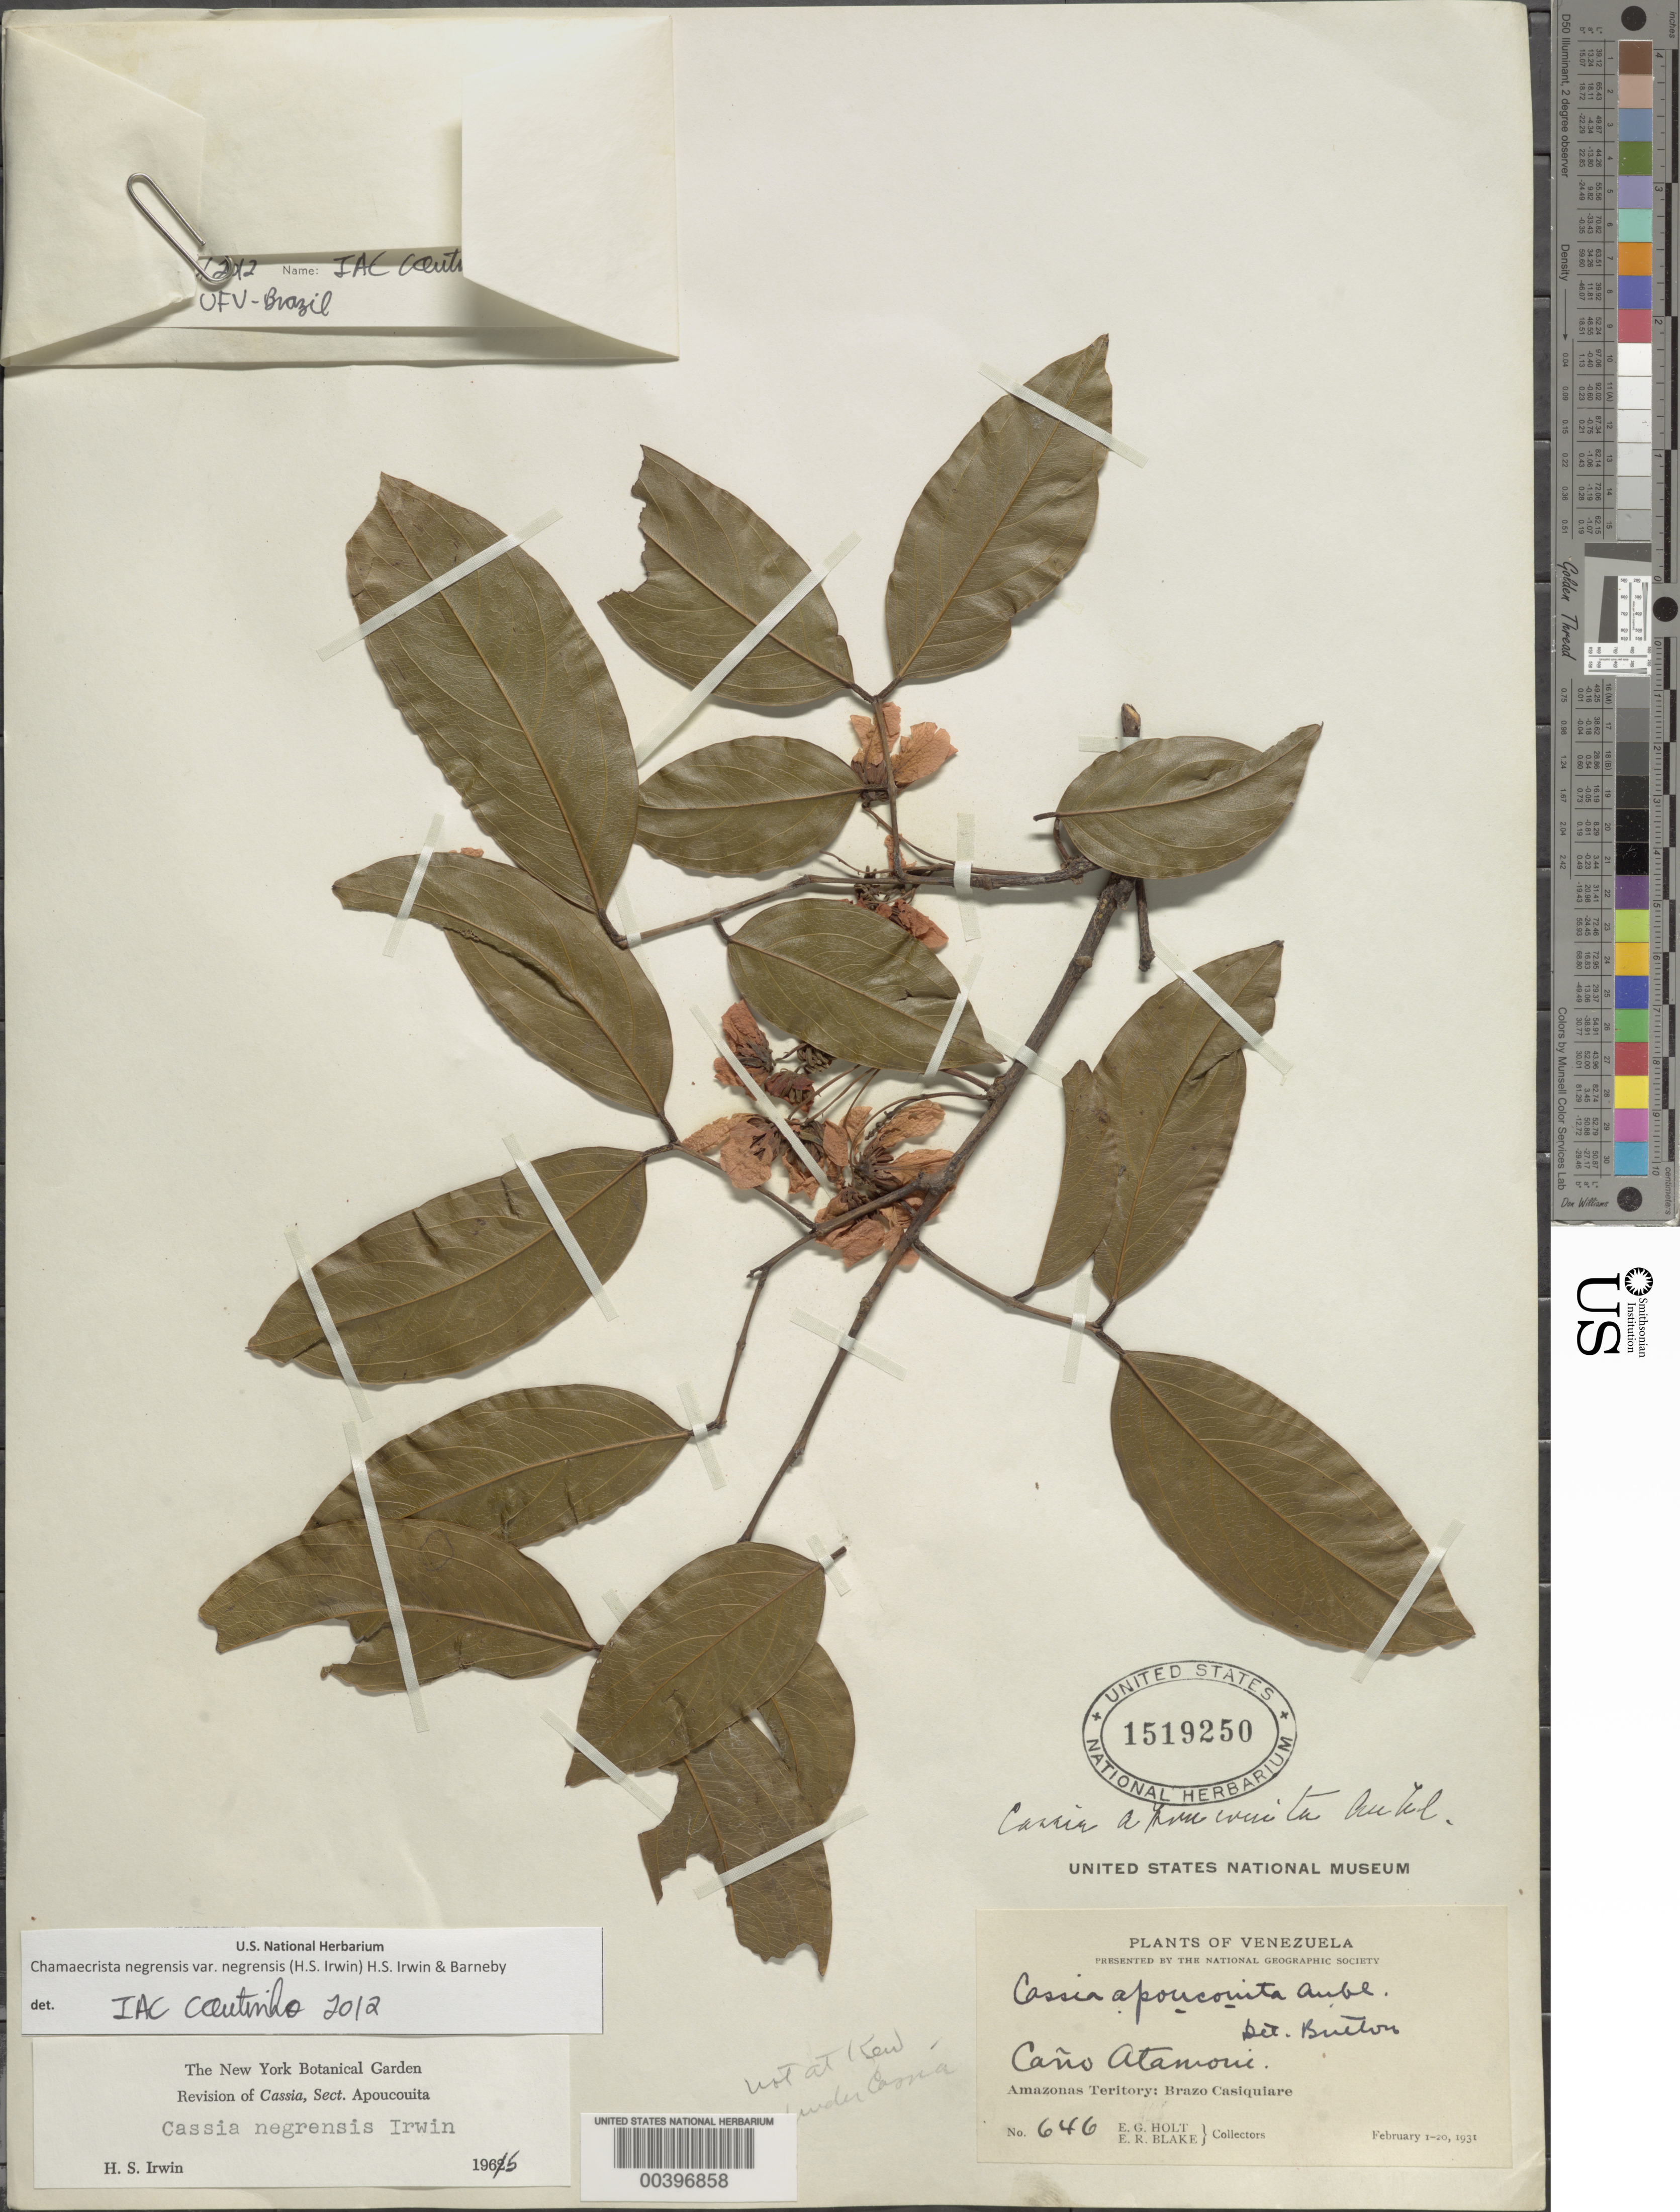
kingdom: Plantae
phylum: Tracheophyta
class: Magnoliopsida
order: Fabales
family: Fabaceae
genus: Chamaecrista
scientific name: Chamaecrista negrensis var. negrensis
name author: (H.S. Irwin) H.S. Irwin & Barneby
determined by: Coutinho, I. A. C.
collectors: E. Holt & E. R. Blake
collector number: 646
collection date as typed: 01 Feb 1931 to 20 Feb 1931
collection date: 1931-02-01/1931-02-20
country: Venezuela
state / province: Amazonas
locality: Cano Atamoni; Brazo Casiquiare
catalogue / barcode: US 1519250